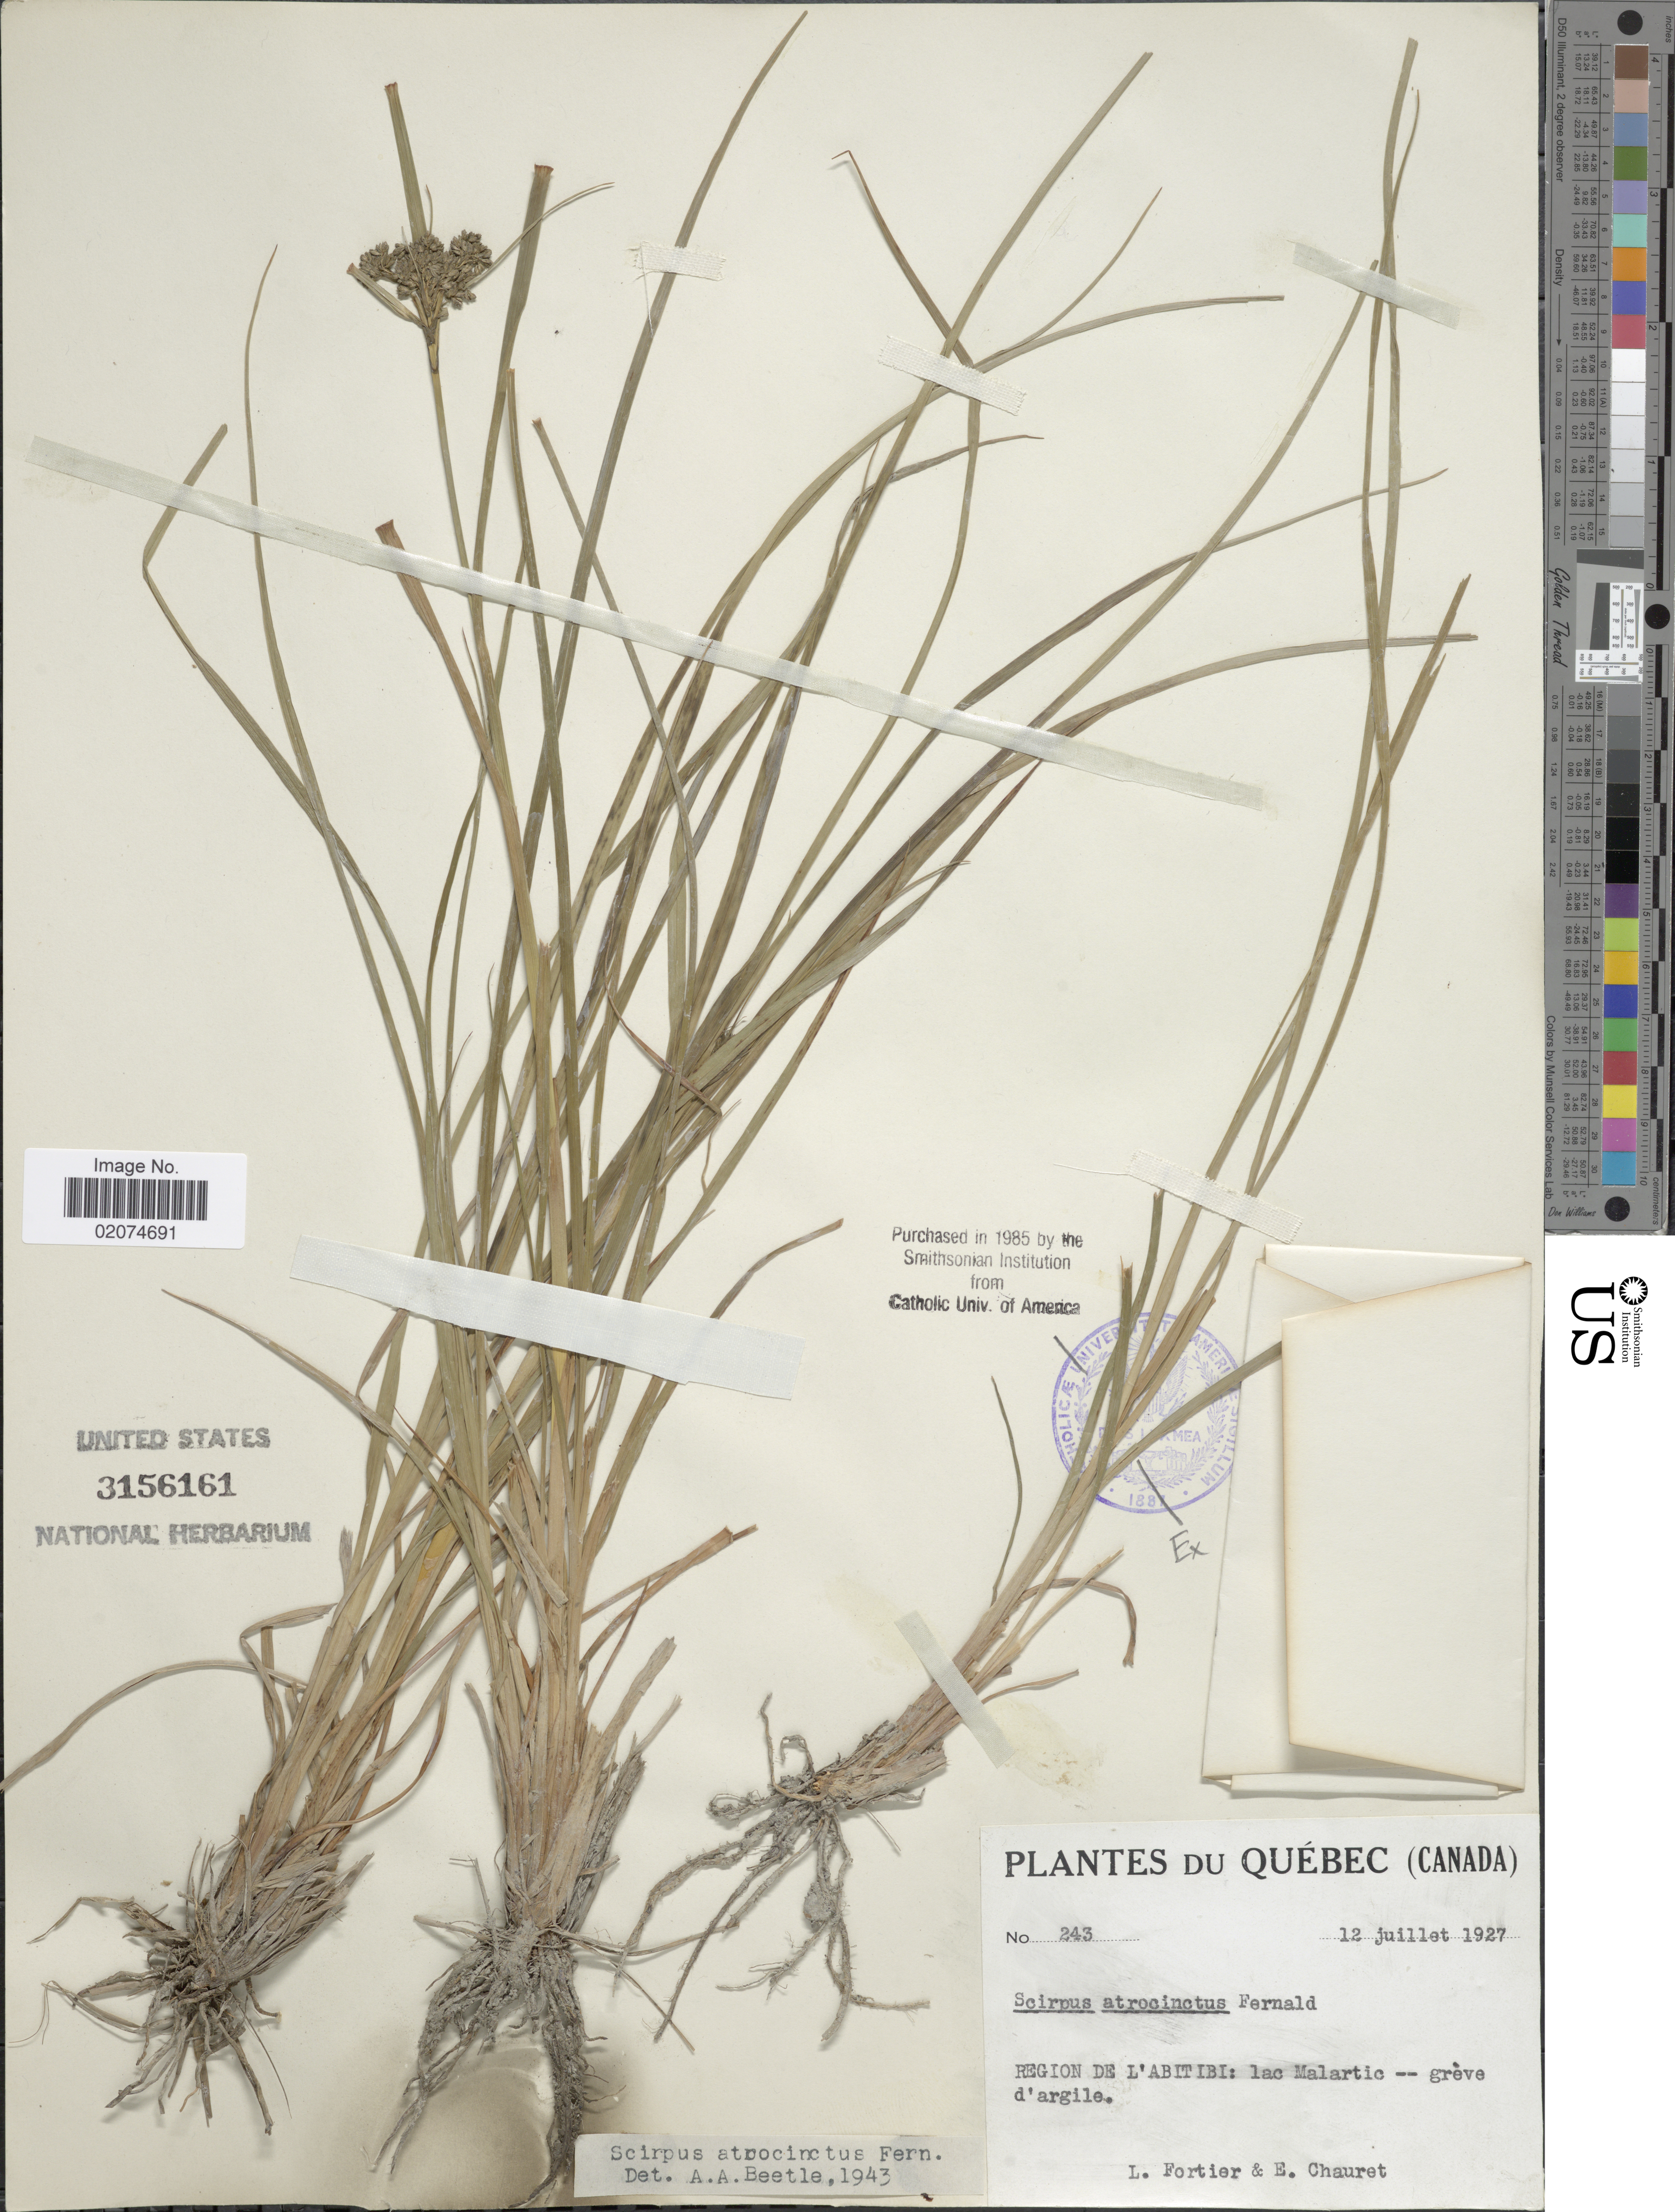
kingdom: Plantae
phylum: Tracheophyta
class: Liliopsida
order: Poales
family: Cyperaceae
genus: Scirpus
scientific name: Scirpus atrocinctus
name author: Fernald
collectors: L. Fortier & E. Chauret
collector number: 243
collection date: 1927-07-12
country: Canada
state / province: Quebec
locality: Region de l'Abitibi: lac Malartic --greve d'argile.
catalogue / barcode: US 3156161